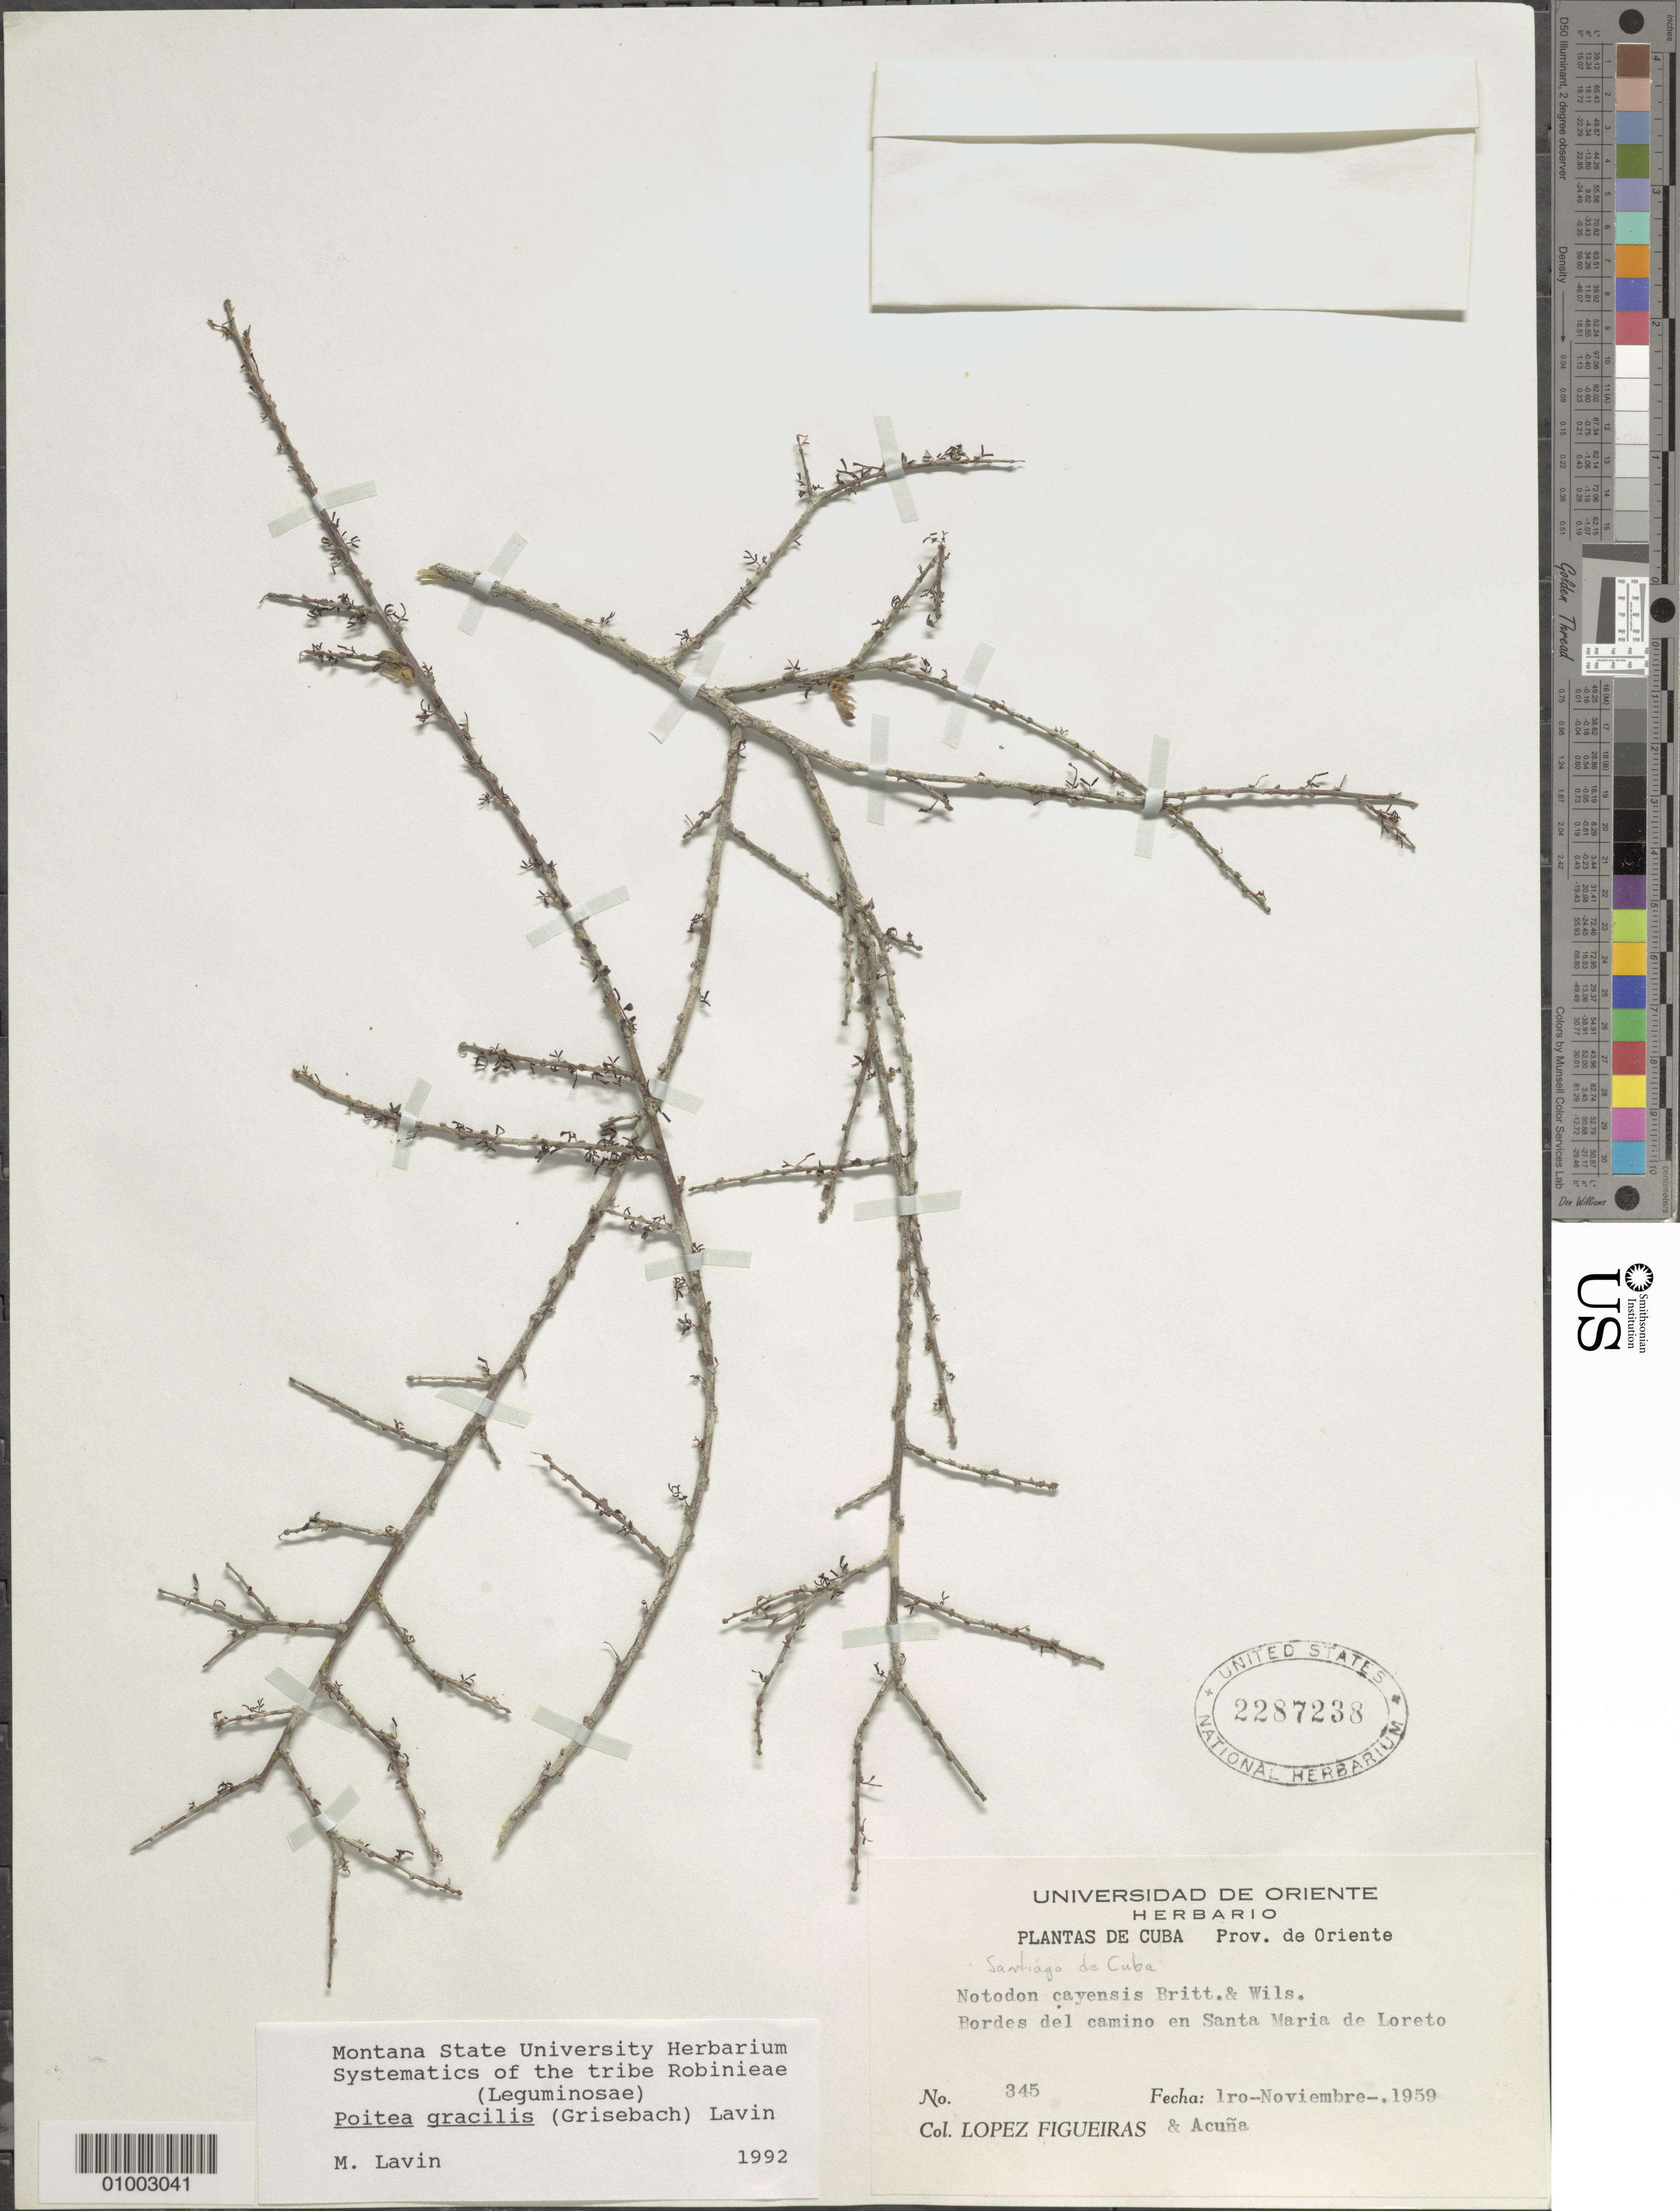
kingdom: Plantae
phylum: Tracheophyta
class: Magnoliopsida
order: Fabales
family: Fabaceae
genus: Poitea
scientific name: Poitea gracilis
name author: (Griseb.) Lavin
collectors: M. López Figueiras & J. Acuña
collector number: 345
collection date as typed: Nov 1959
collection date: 1959-11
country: Cuba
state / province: Oriente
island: Cuba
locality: Bordes del camino en Santa Maria de Loreto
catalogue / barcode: US 2287238